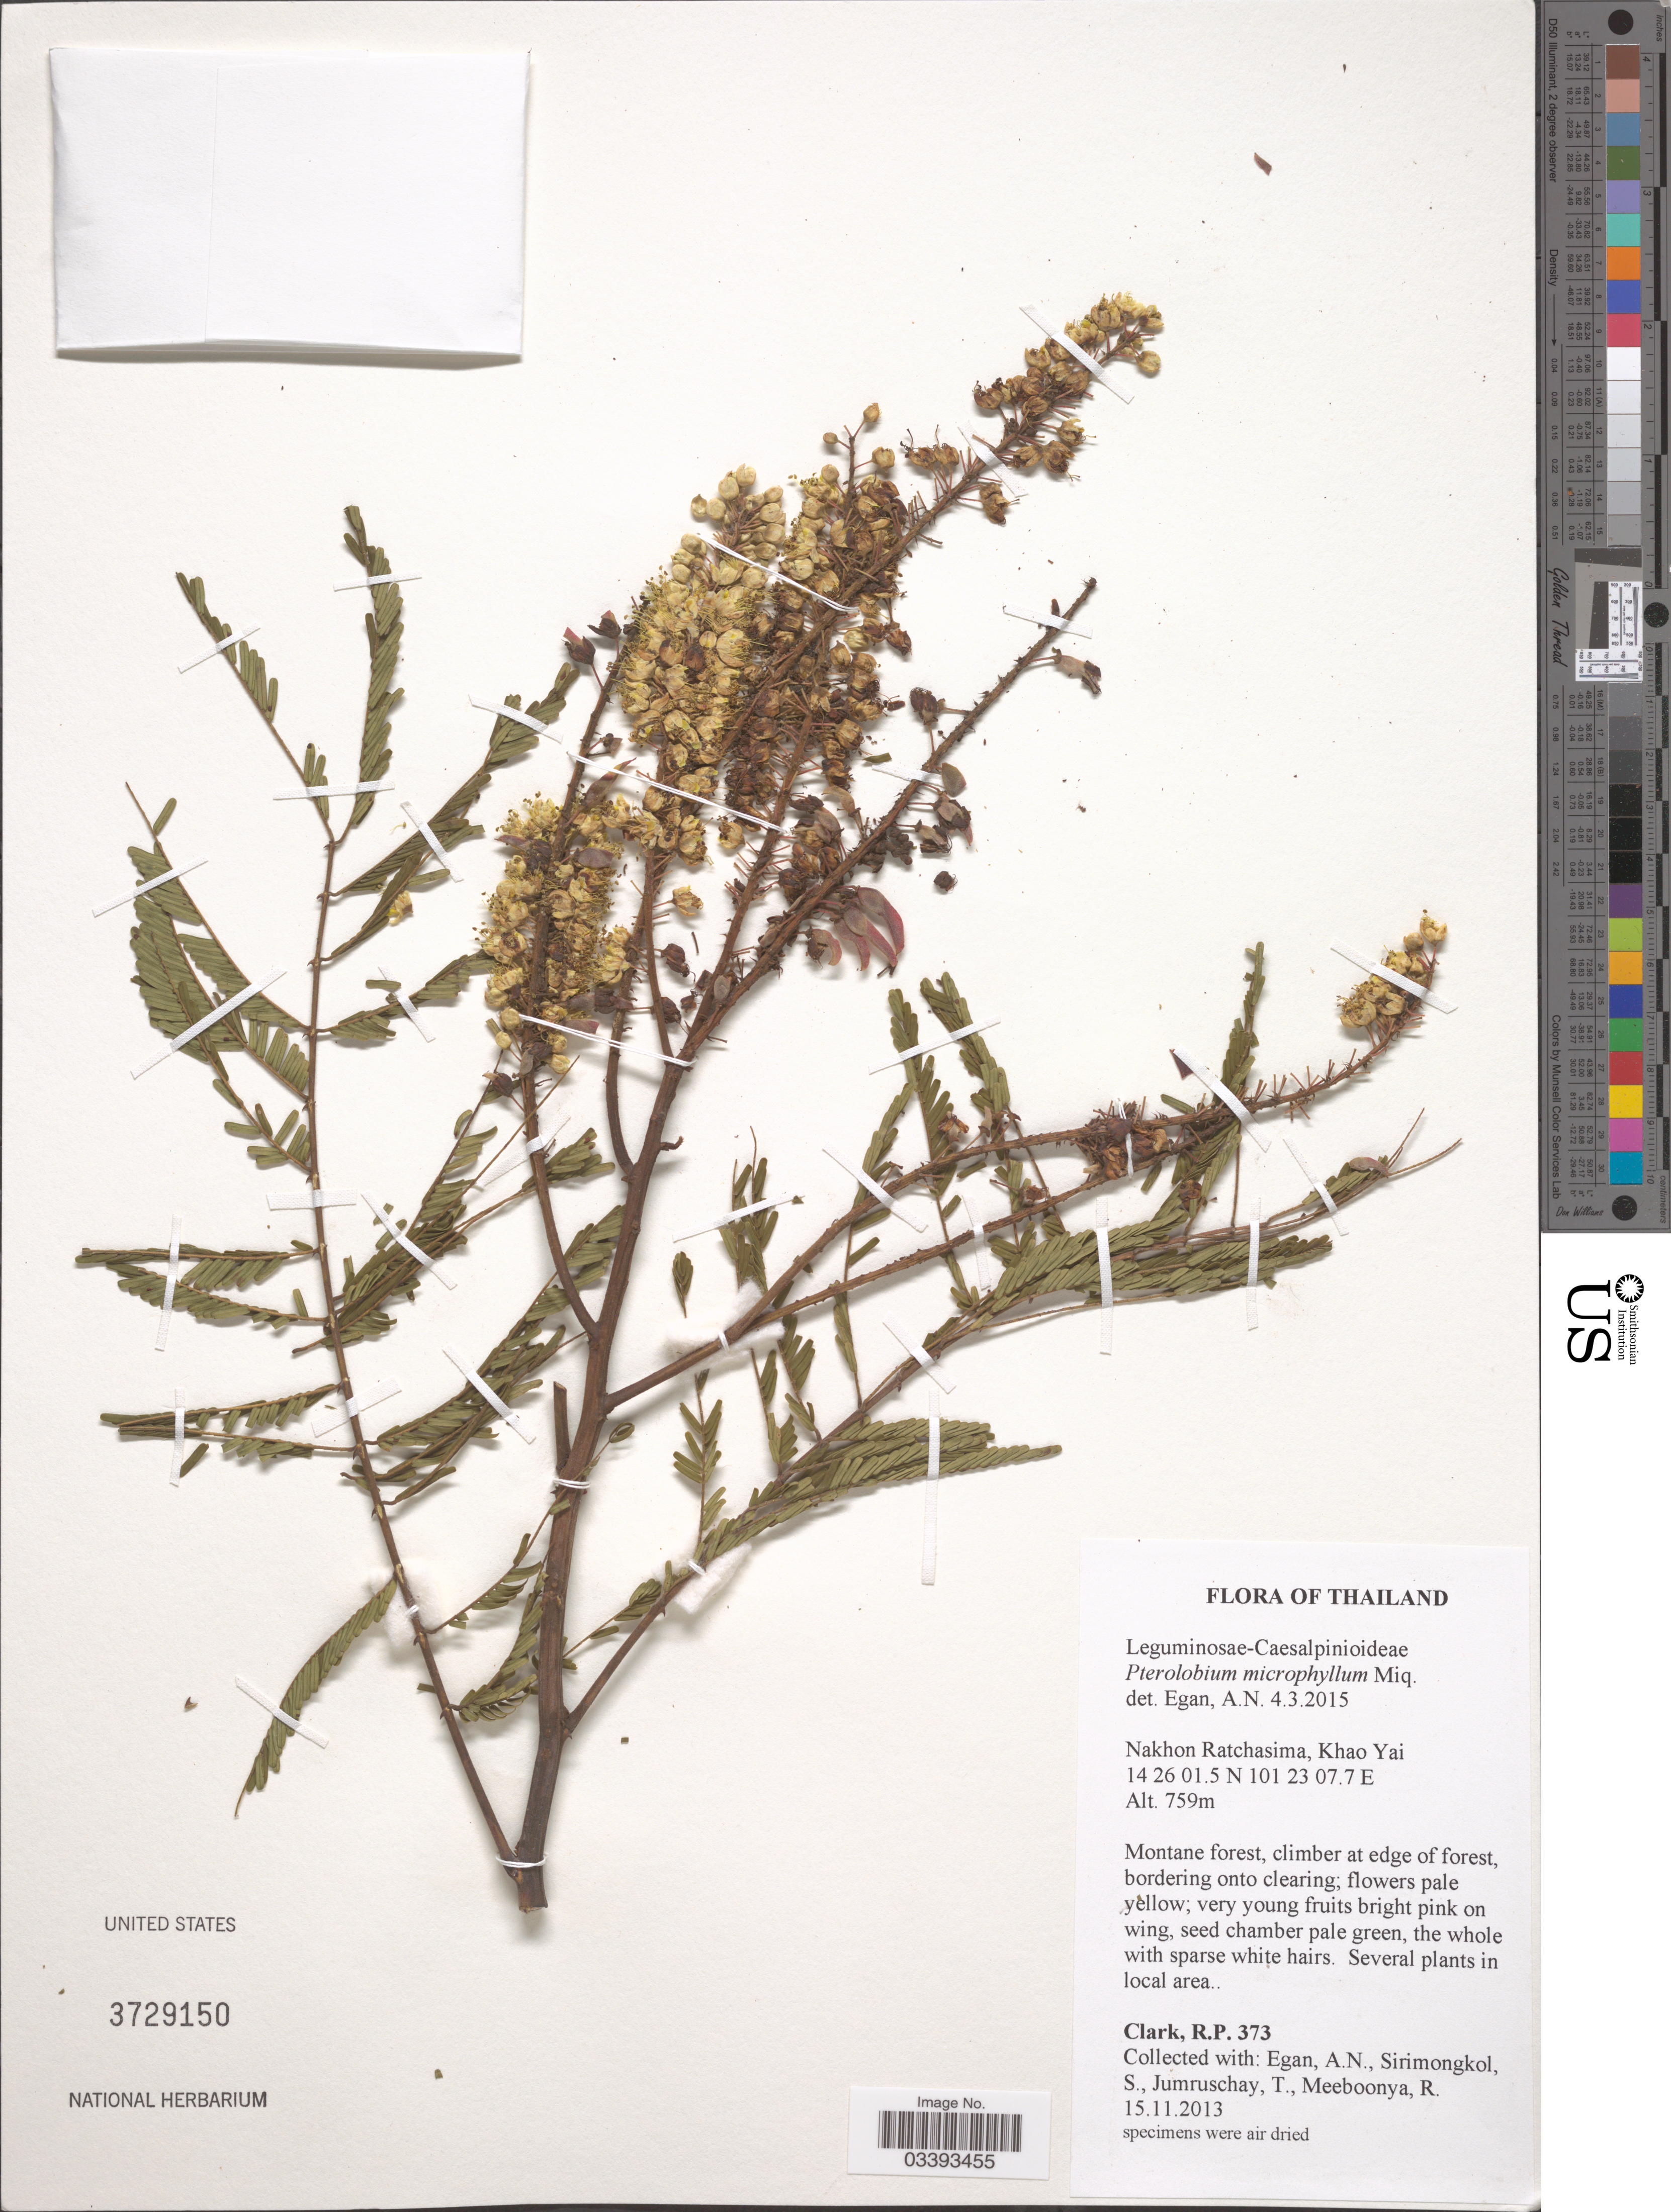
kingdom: Plantae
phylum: Tracheophyta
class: Magnoliopsida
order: Fabales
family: Fabaceae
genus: Pterolobium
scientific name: Pterolobium microphyllum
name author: Miq.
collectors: R. P. Clark, A. N. Egan, S. Sirimongkol, T. Jumruschay & R. Meeboonya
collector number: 373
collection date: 2013-11-15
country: Thailand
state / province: Nakhon Ratchasima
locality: Khao Yai.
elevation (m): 759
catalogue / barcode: US 3729150